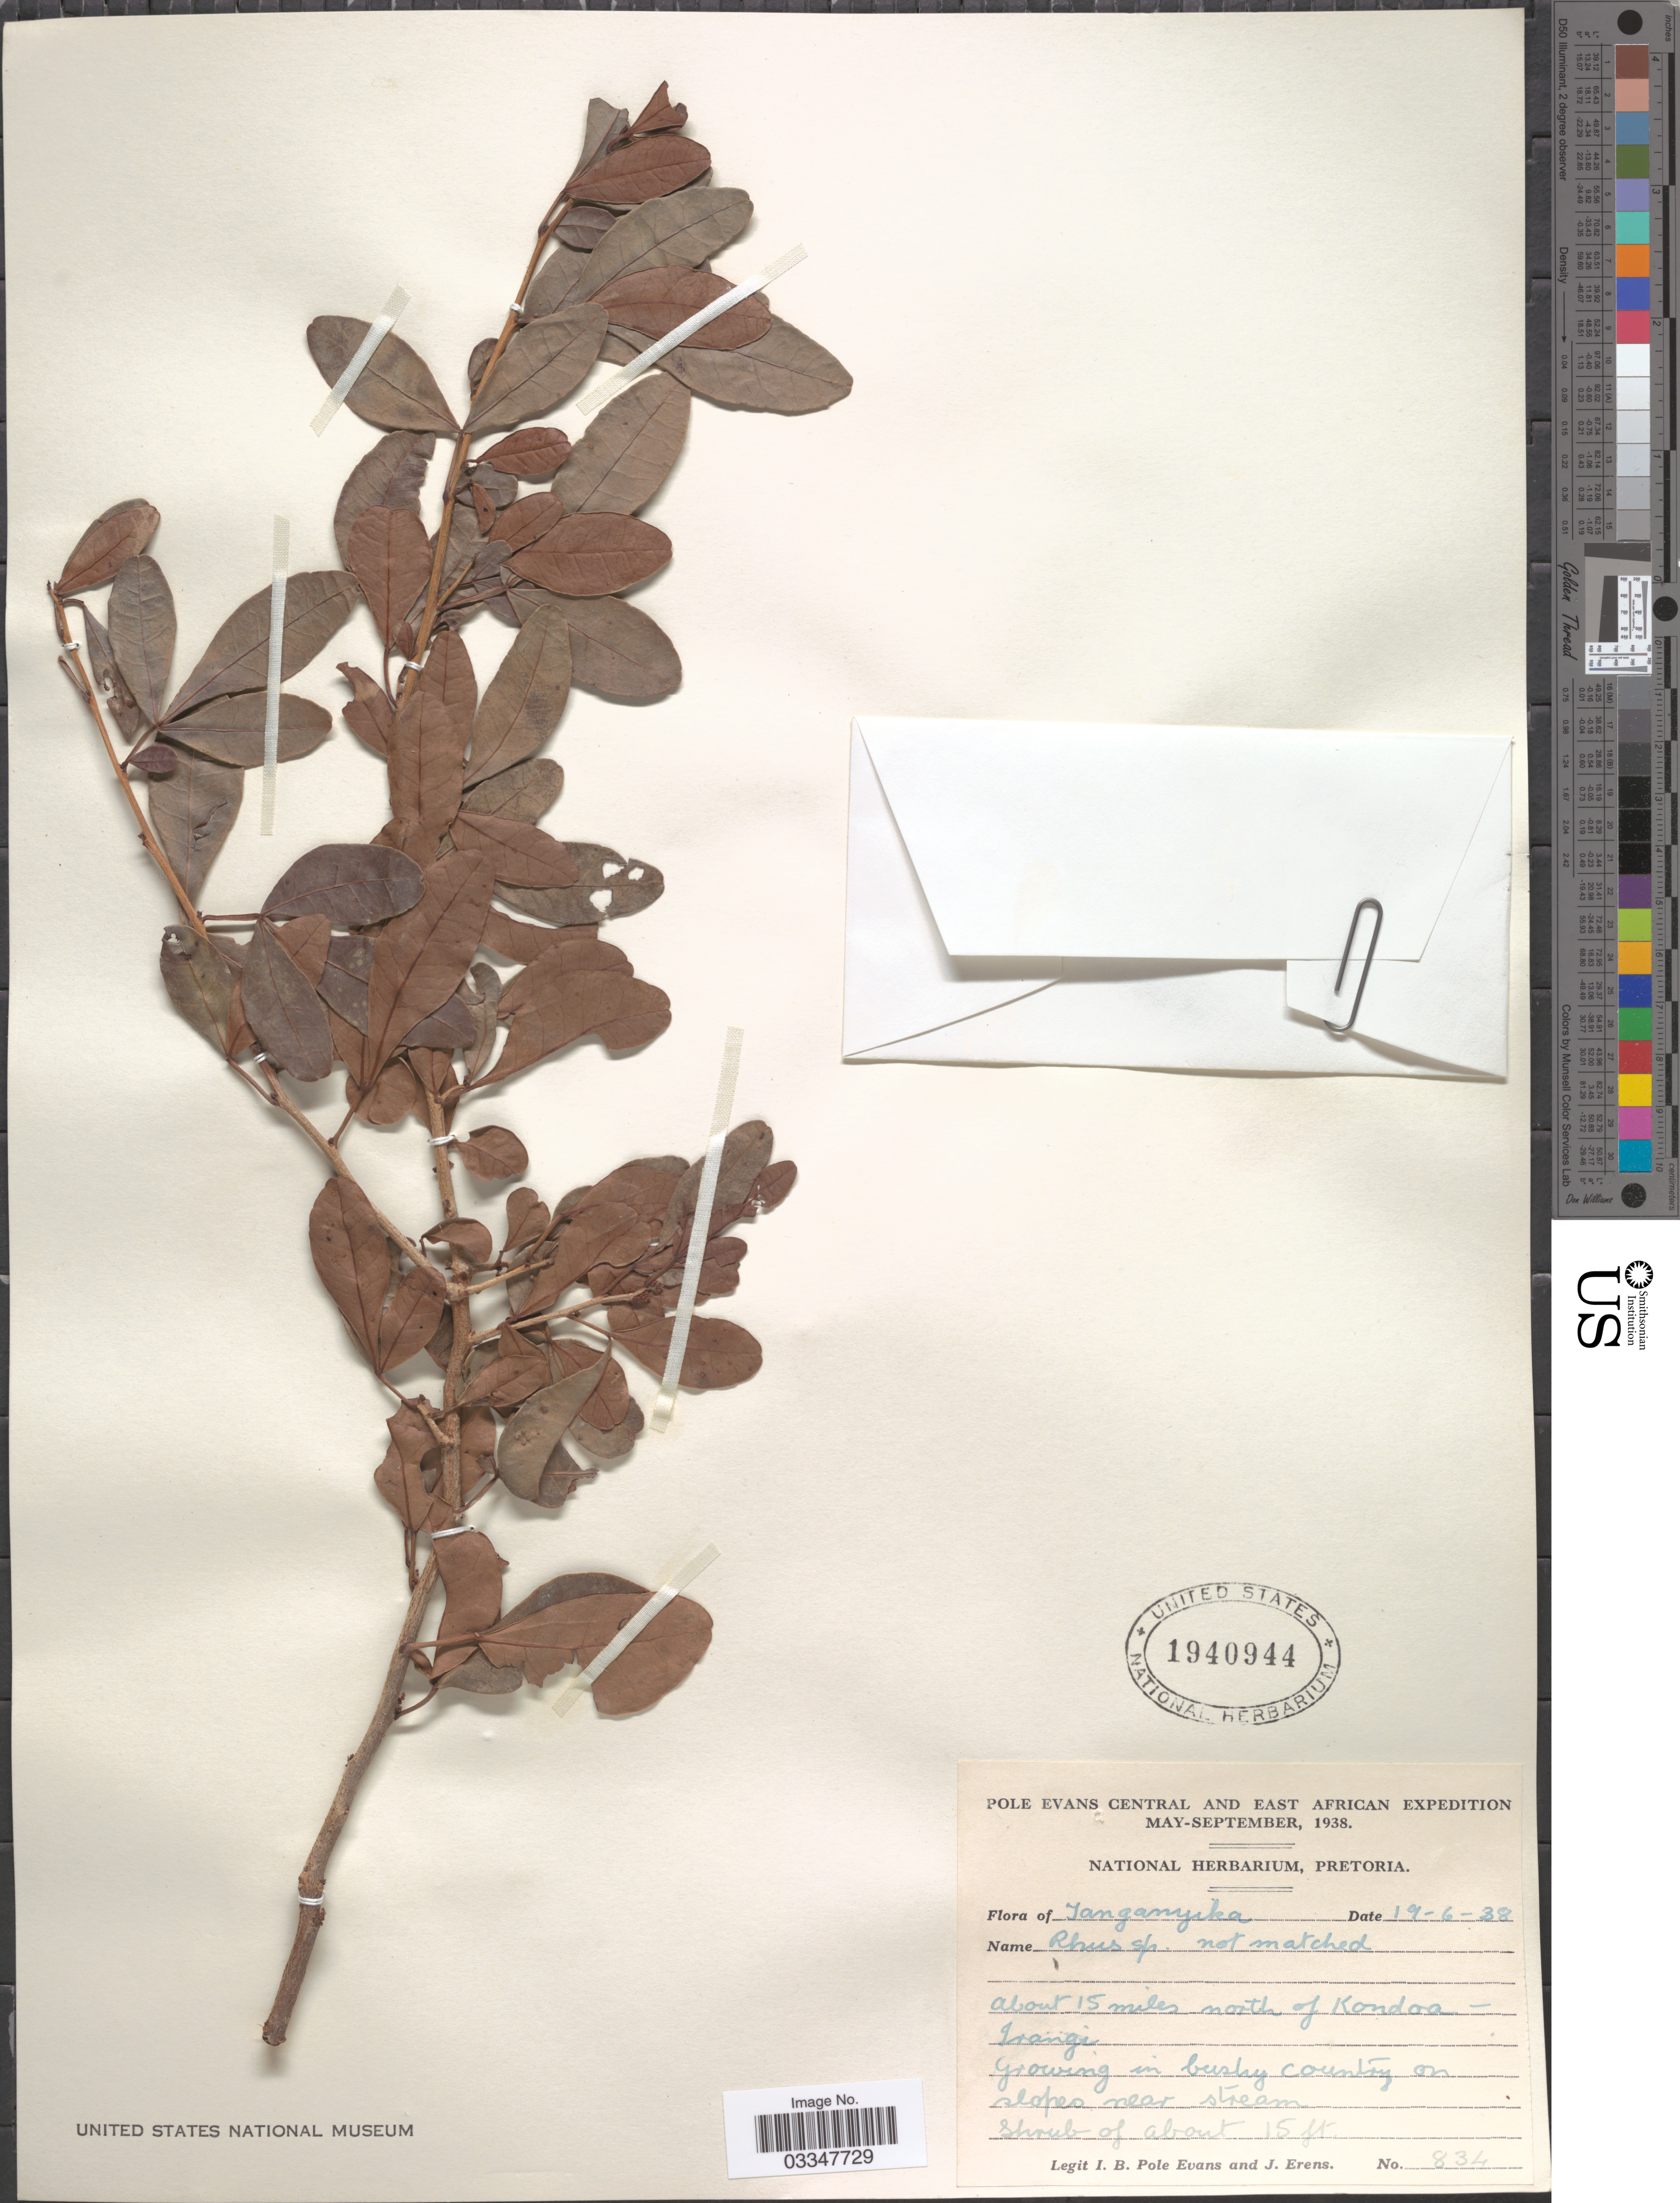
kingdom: Plantae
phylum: Tracheophyta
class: Magnoliopsida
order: Sapindales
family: Anacardiaceae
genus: Rhus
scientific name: Rhus sp.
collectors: I. B. Pole-Evans & J. Erens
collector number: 834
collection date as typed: Transcribed d/m/y: 19/6/38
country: Tanzania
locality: Tanganyika. About 15 miles north of Kondoa - Irangi.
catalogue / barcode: US 1940944